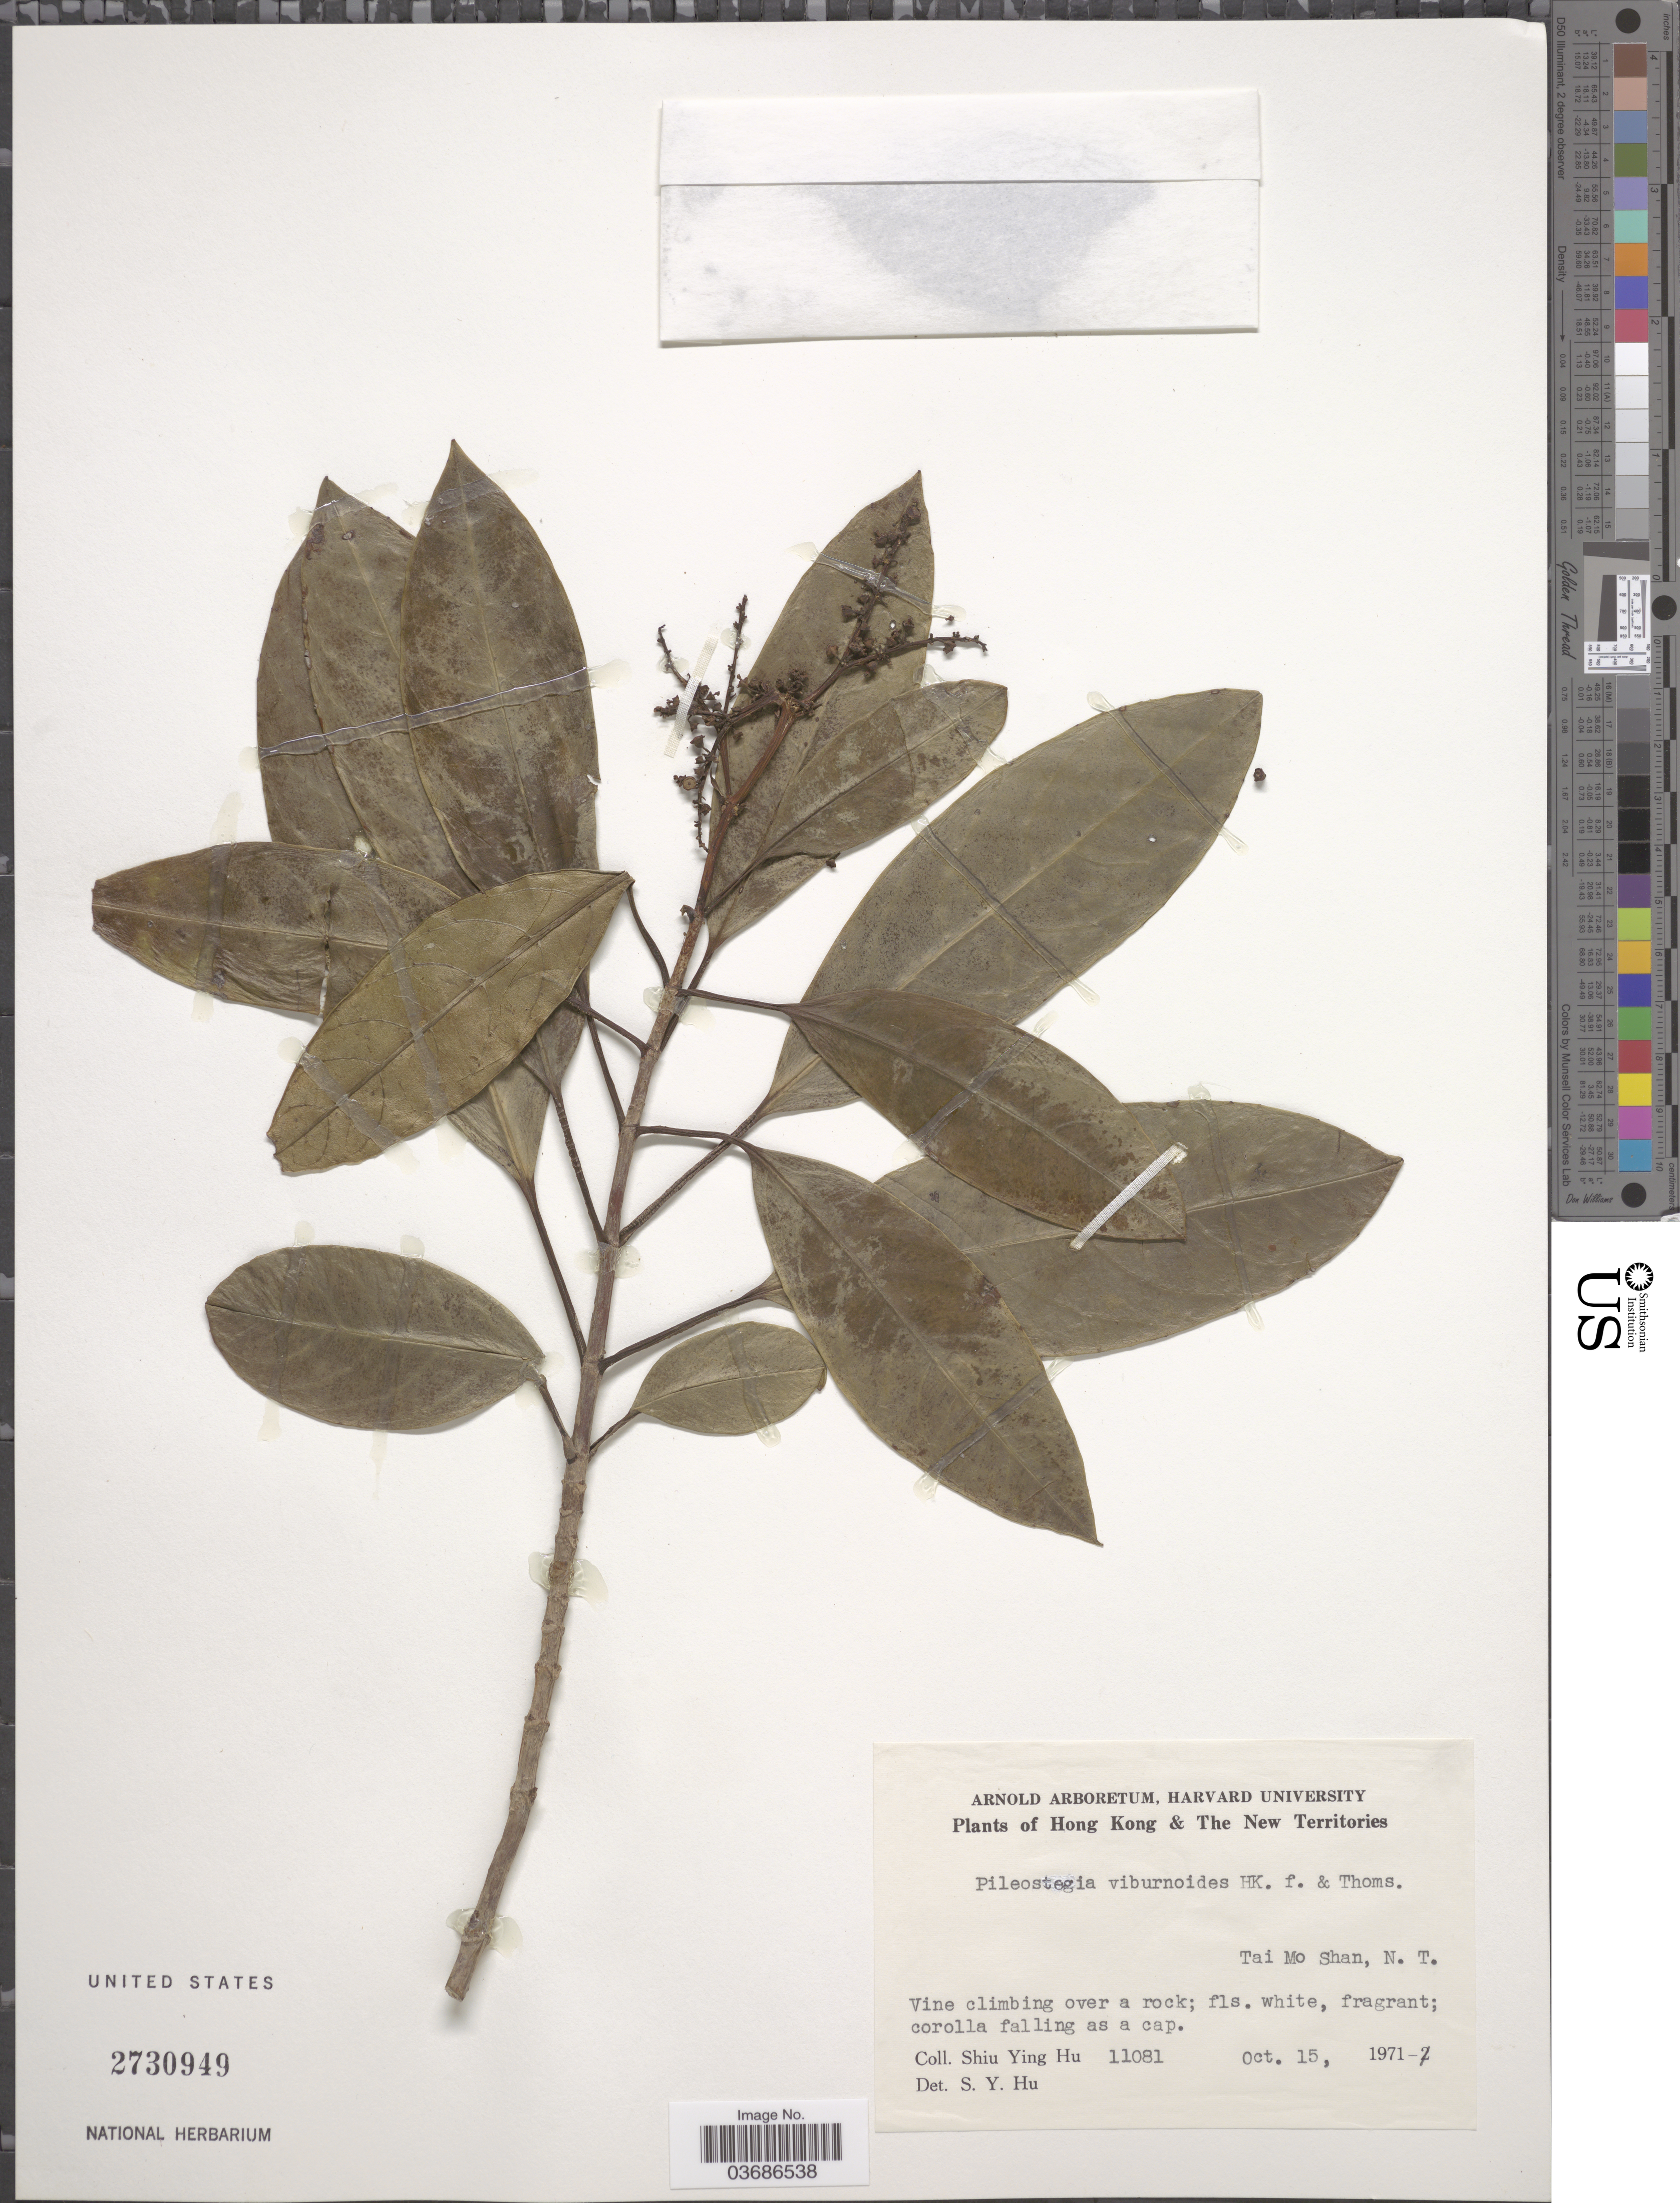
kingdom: Plantae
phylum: Tracheophyta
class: Magnoliopsida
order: Cornales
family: Hydrangeaceae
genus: Hydrangea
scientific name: Hydrangea viburnoides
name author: (Hook. f. & Thomson) Y. De Smet & Granados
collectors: S. Y. Hu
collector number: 11081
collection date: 1971-10-15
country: China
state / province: Hong Kong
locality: Hong Kong & The New Territories. Tai Mo Shan, N. T.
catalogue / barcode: US 2730949